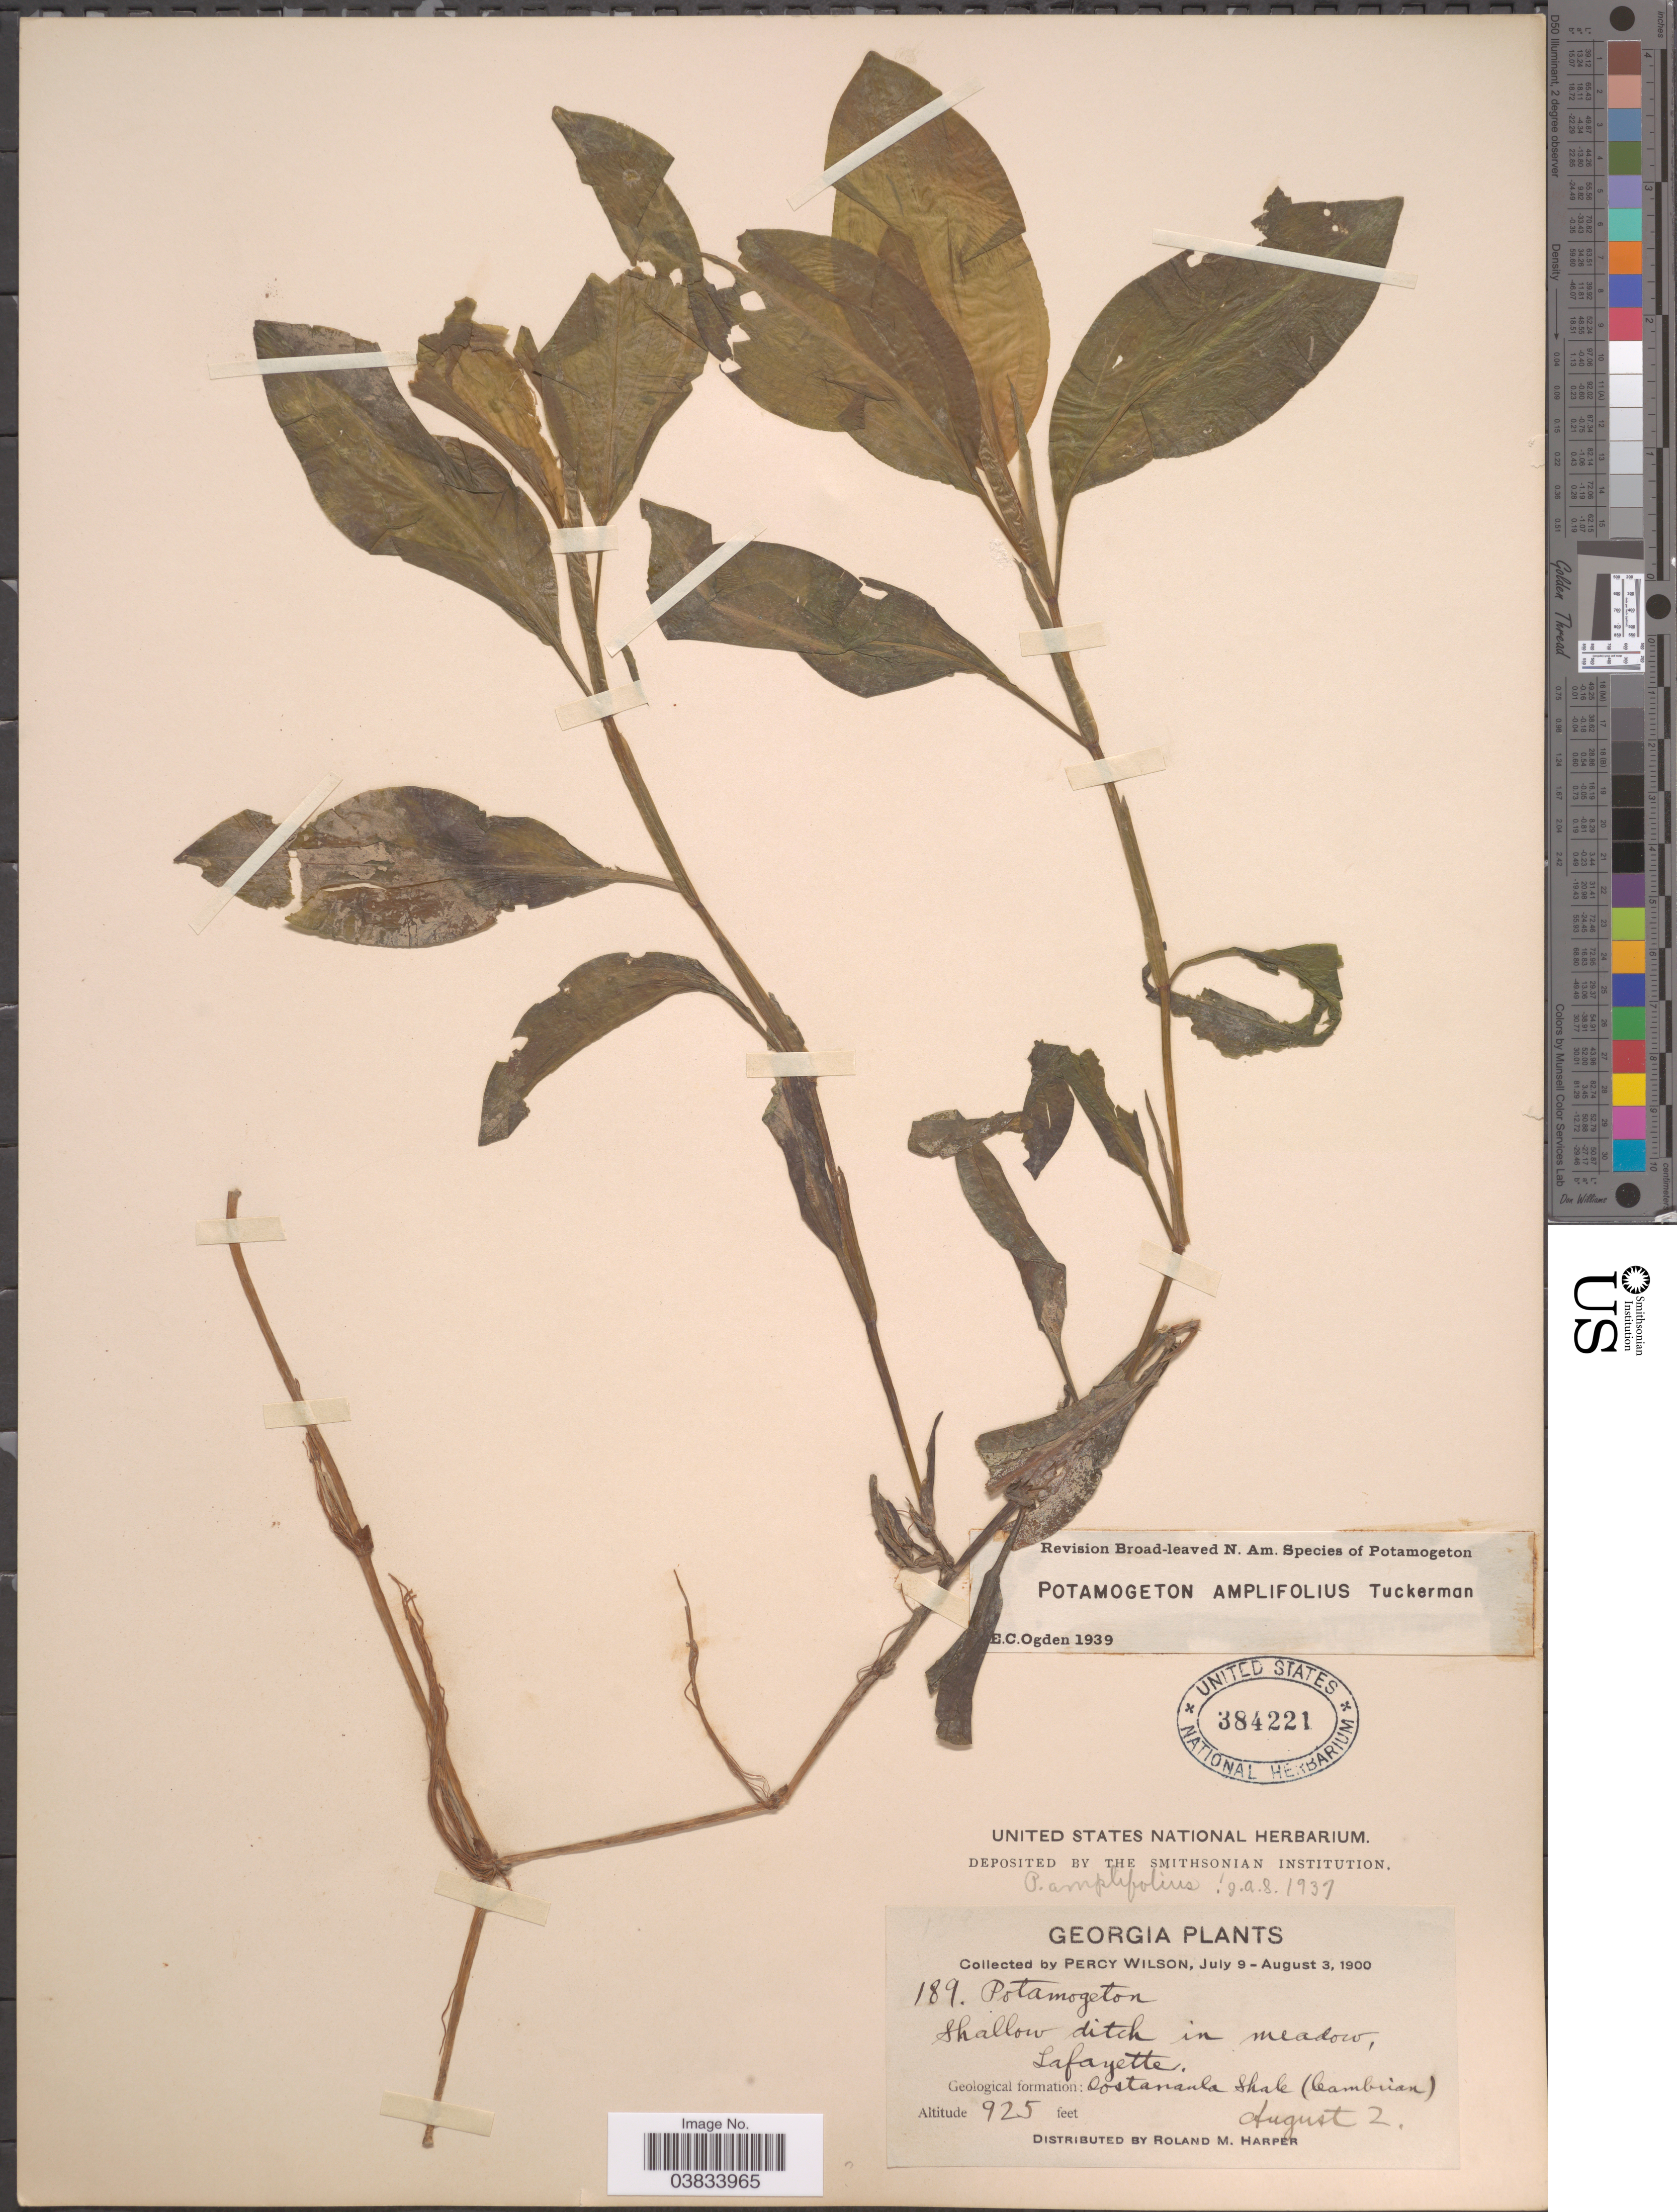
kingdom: Plantae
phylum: Tracheophyta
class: Liliopsida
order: Alismatales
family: Potamogetonaceae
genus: Potamogeton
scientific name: Potamogeton amplifolius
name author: Tuckerm.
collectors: P. Wilson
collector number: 189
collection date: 1900-08-02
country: United States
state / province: Georgia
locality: Shallow ditch in meadow, Lafayette. Geological formation: Oostanaula Shale (Cambian).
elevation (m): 282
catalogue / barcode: US 384221